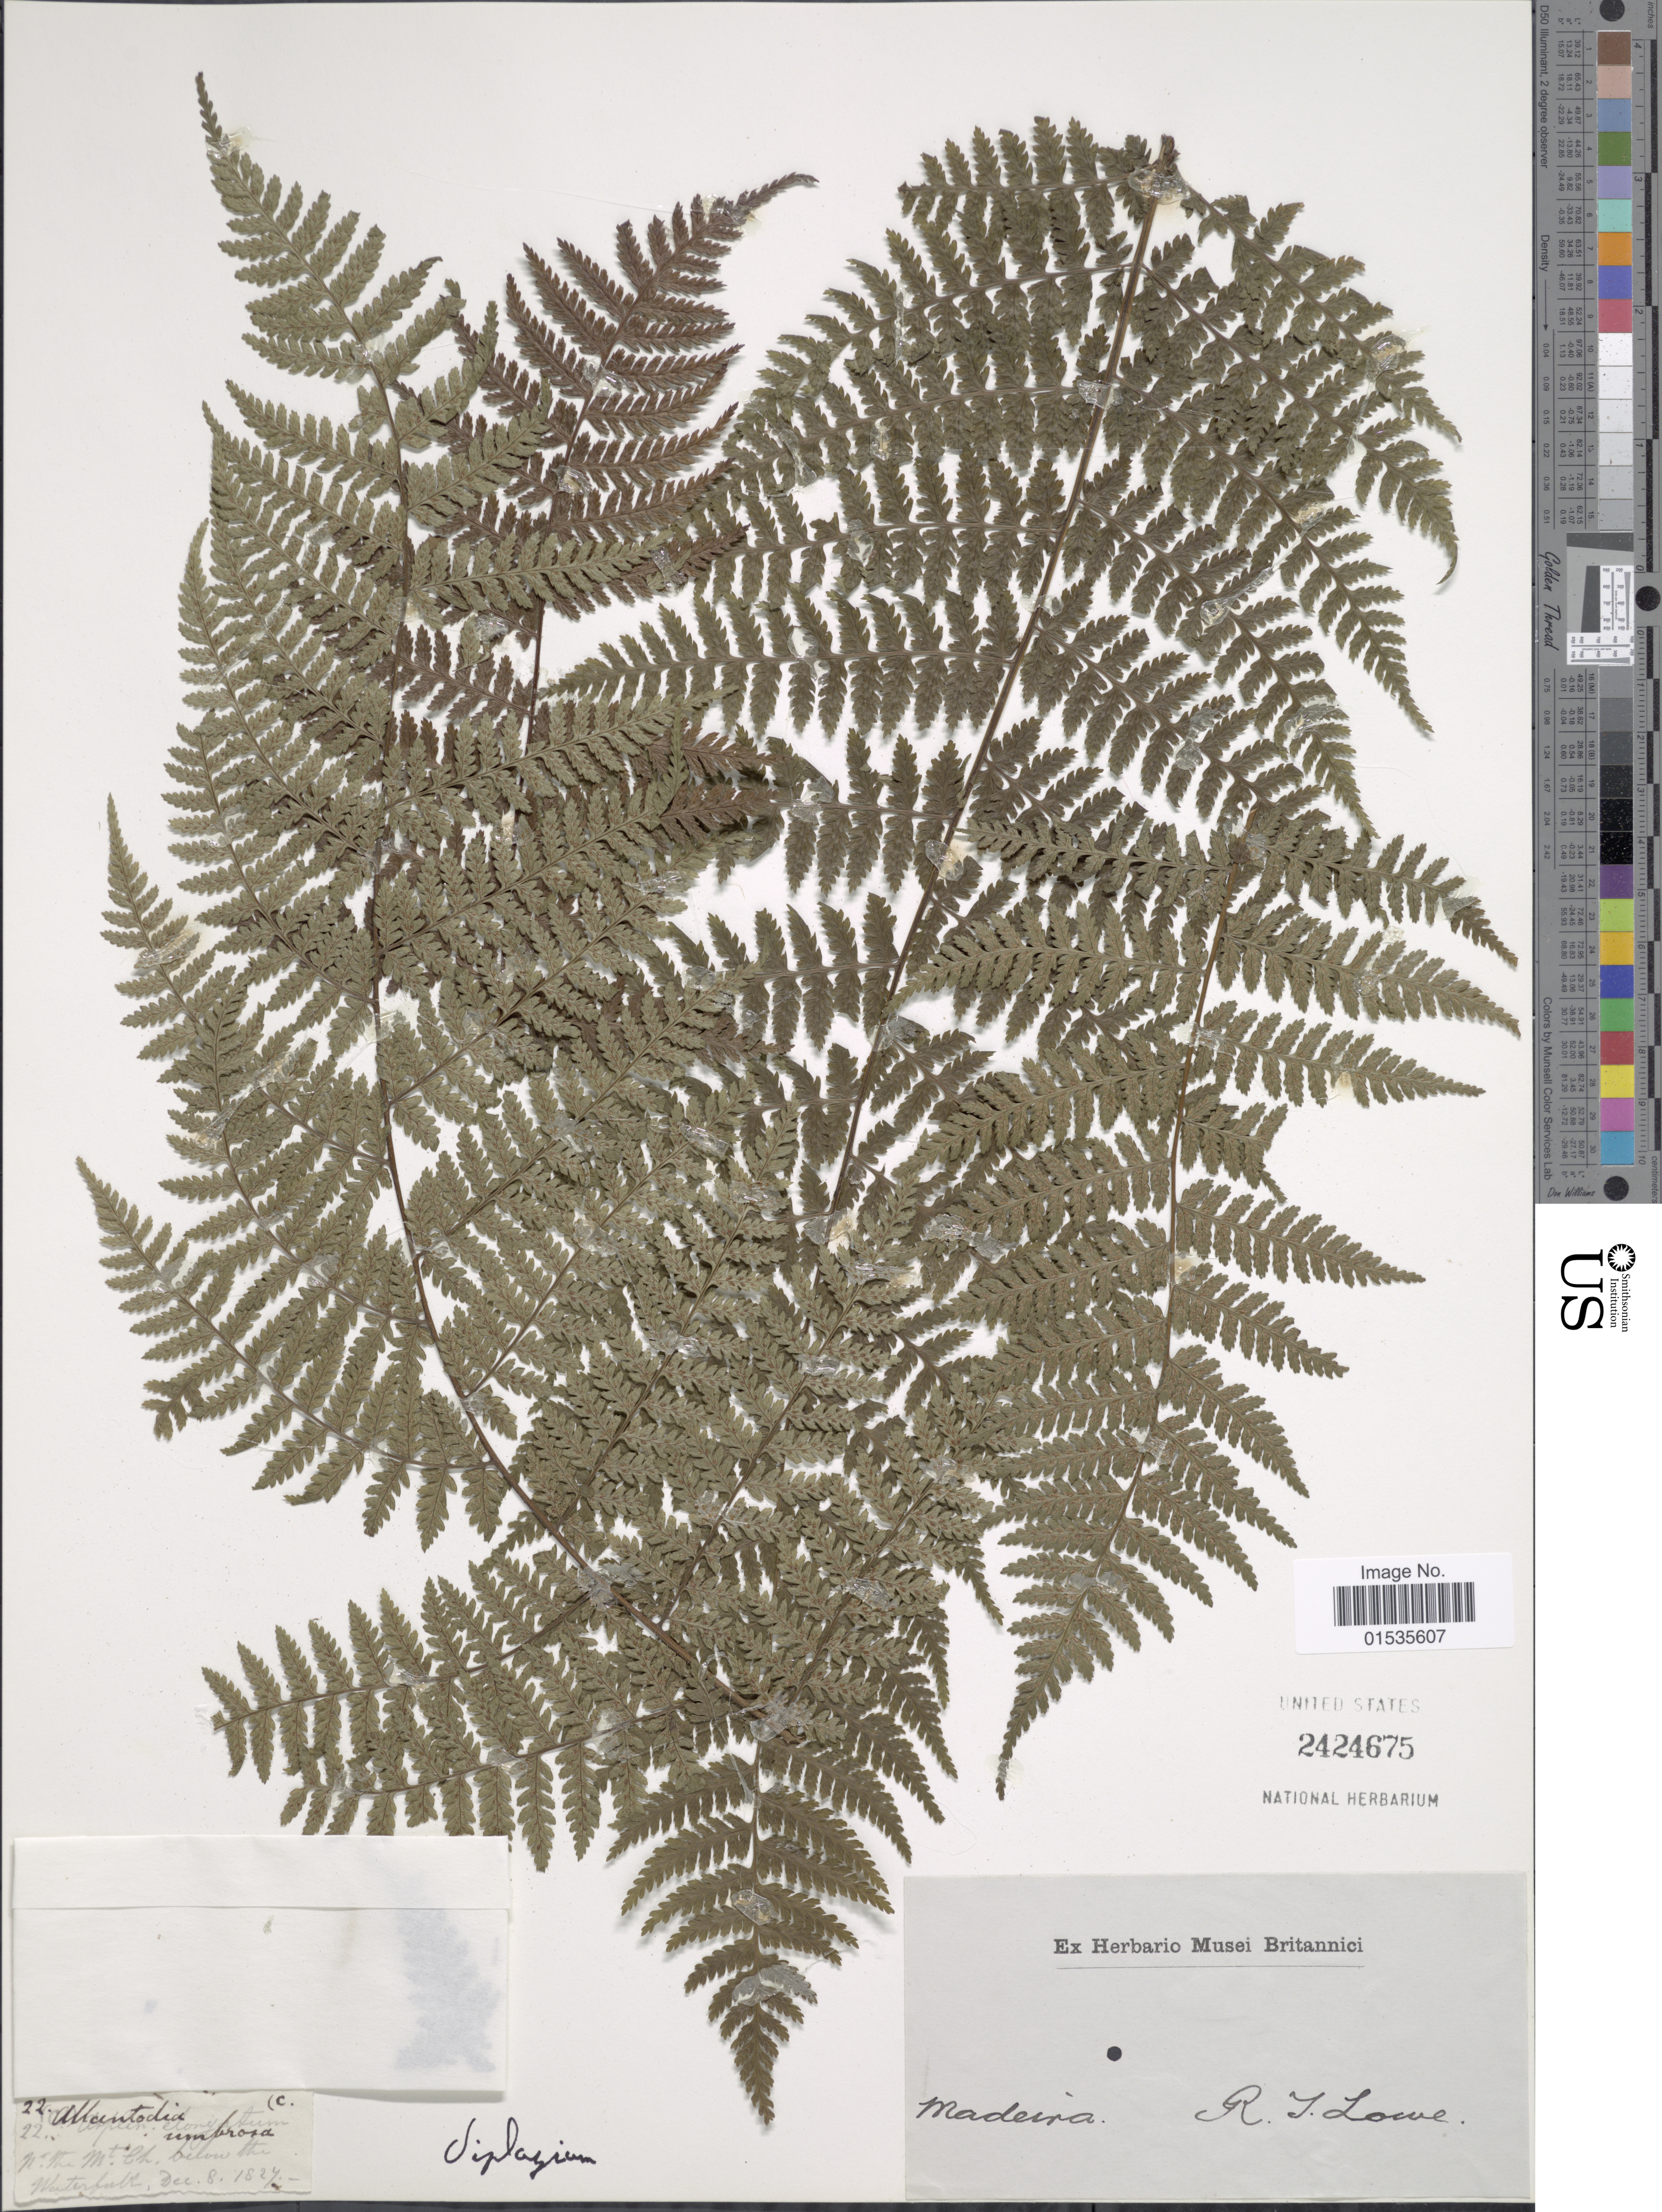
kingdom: Plantae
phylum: Tracheophyta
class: Polypodiopsida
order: Polypodiales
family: Athyriaceae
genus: Diplazium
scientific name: Diplazium sp.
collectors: R. T. Lowe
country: Portugal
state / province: Madeira (Aut. Reg.)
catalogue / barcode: US 2424675